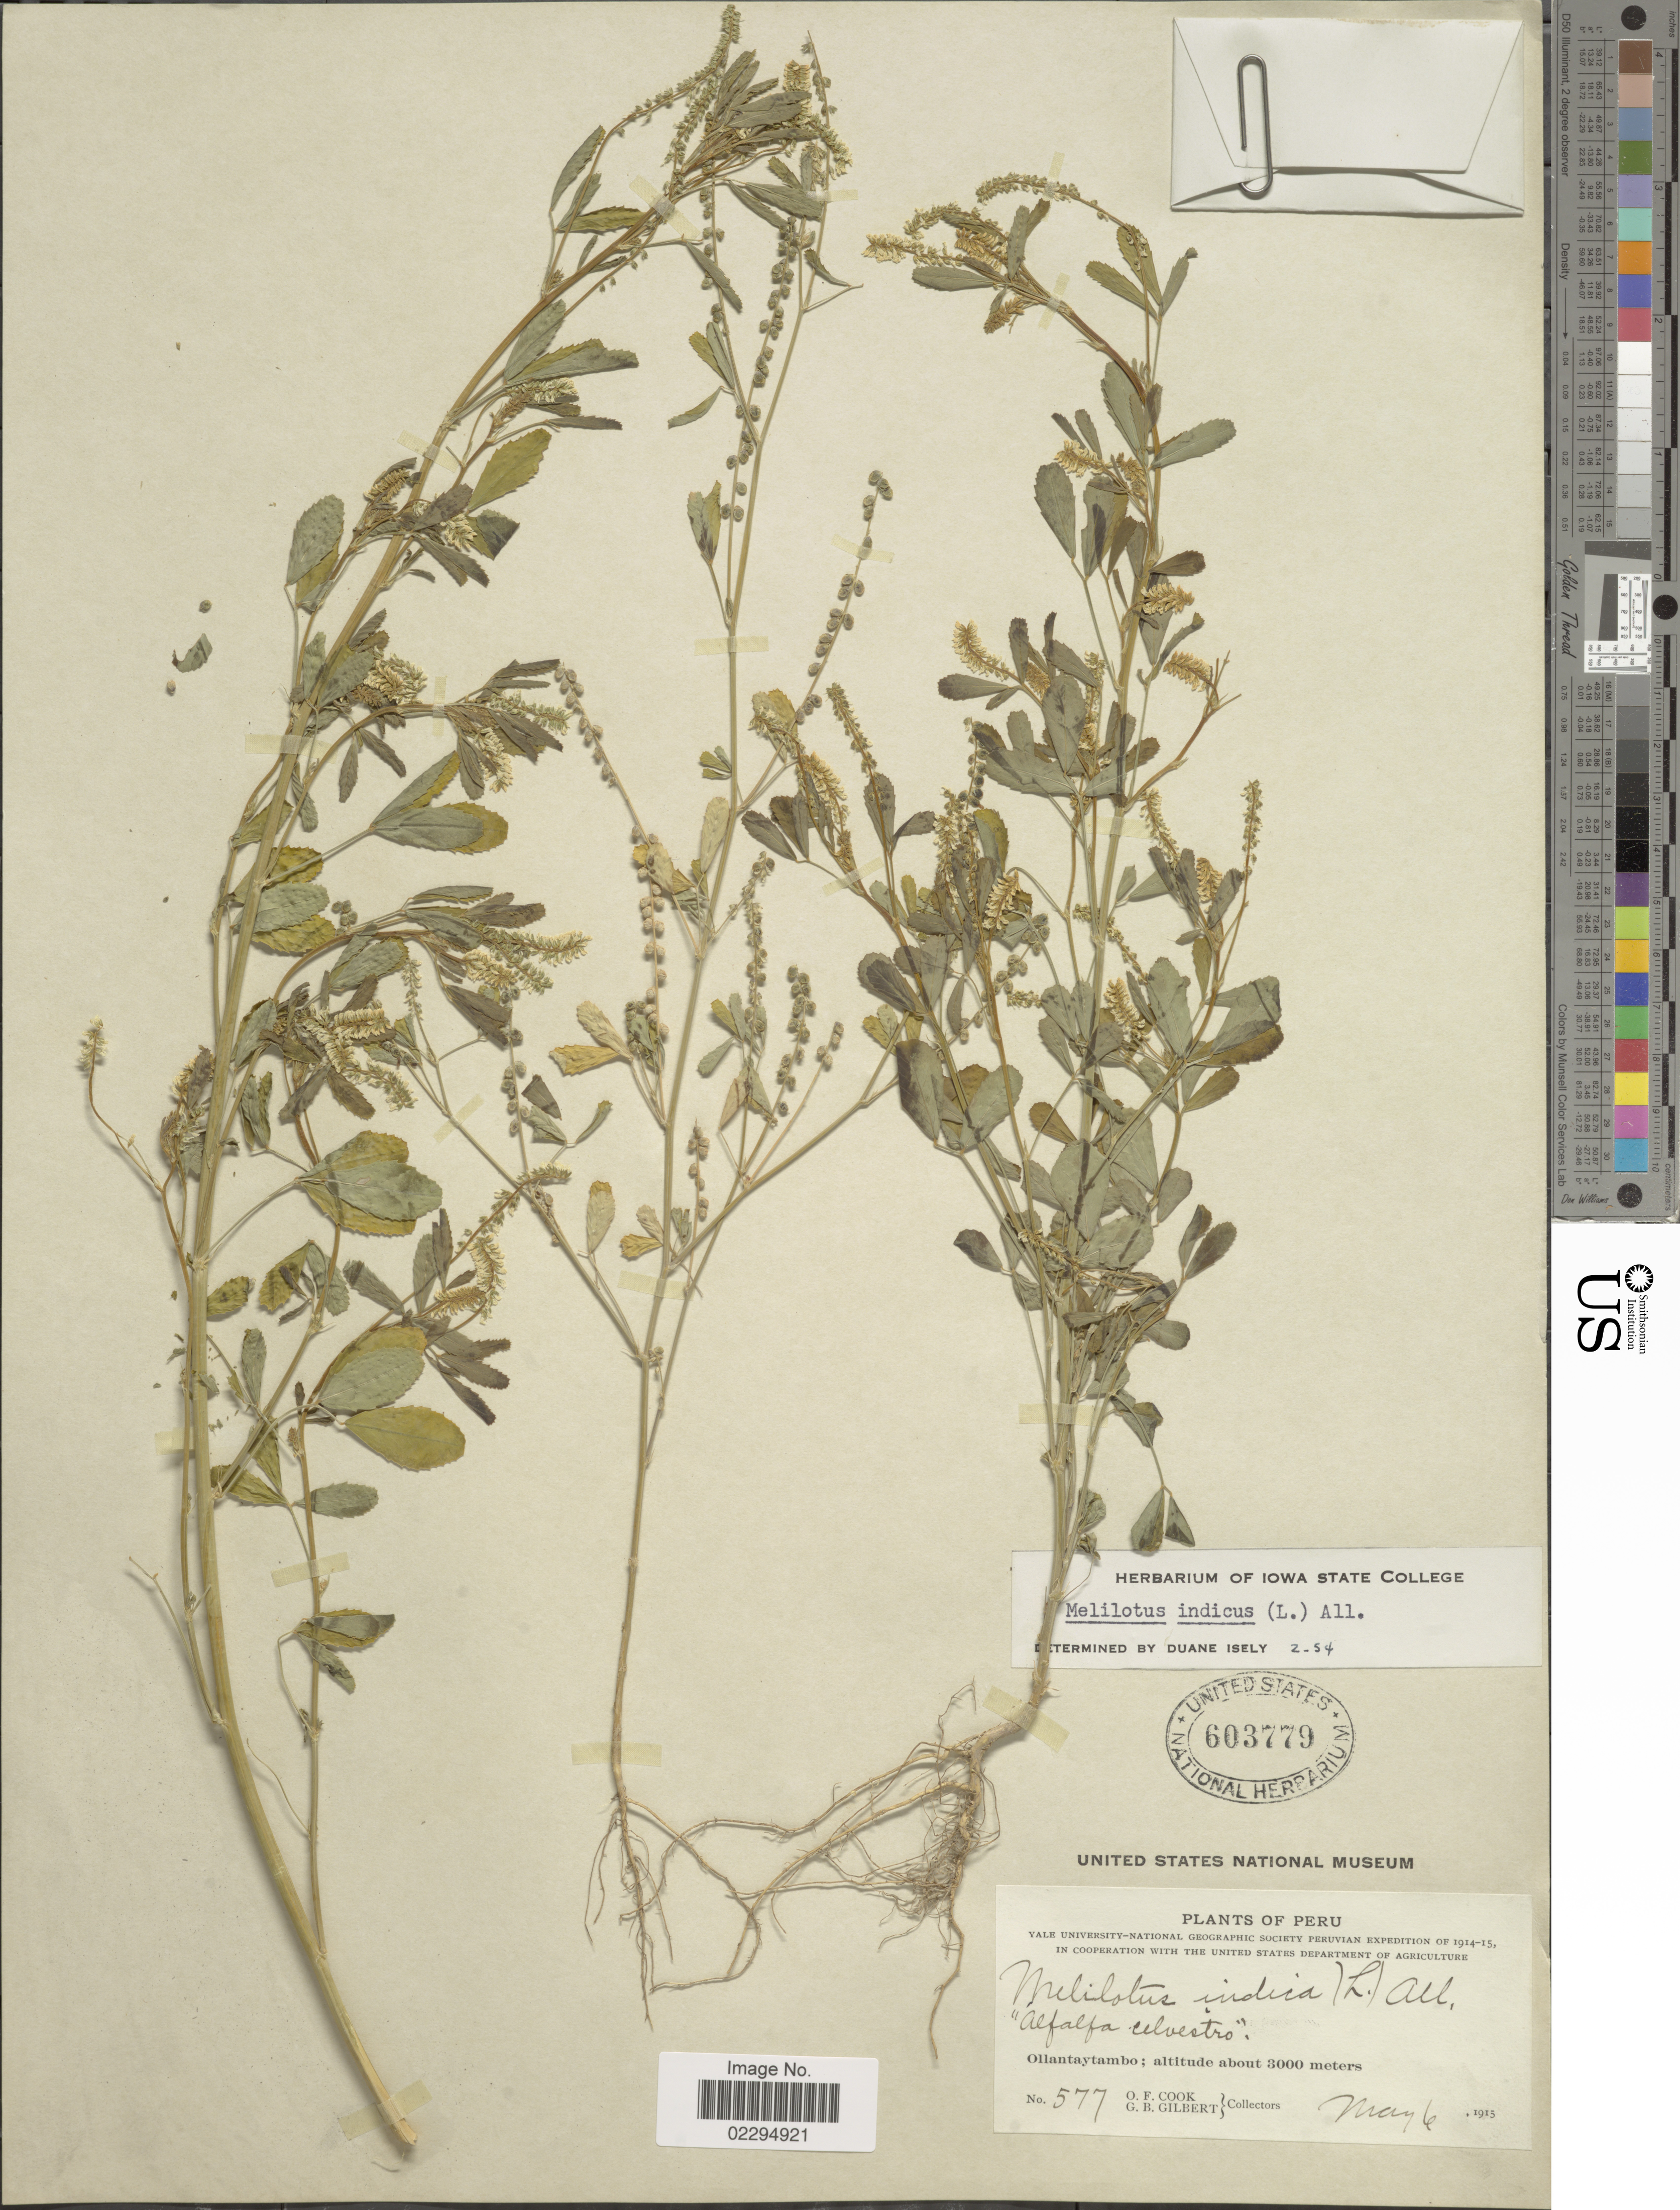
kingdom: Plantae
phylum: Tracheophyta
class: Magnoliopsida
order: Fabales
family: Fabaceae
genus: Melilotus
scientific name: Melilotus indicus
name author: (L.) All.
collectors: O. F. Cook & G. B. Gilbert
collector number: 577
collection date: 1915-05-06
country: Peru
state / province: Cusco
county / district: Urubamba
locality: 'Alfalfa celvestro', Ollantaytambo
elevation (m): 3000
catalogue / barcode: US 603779